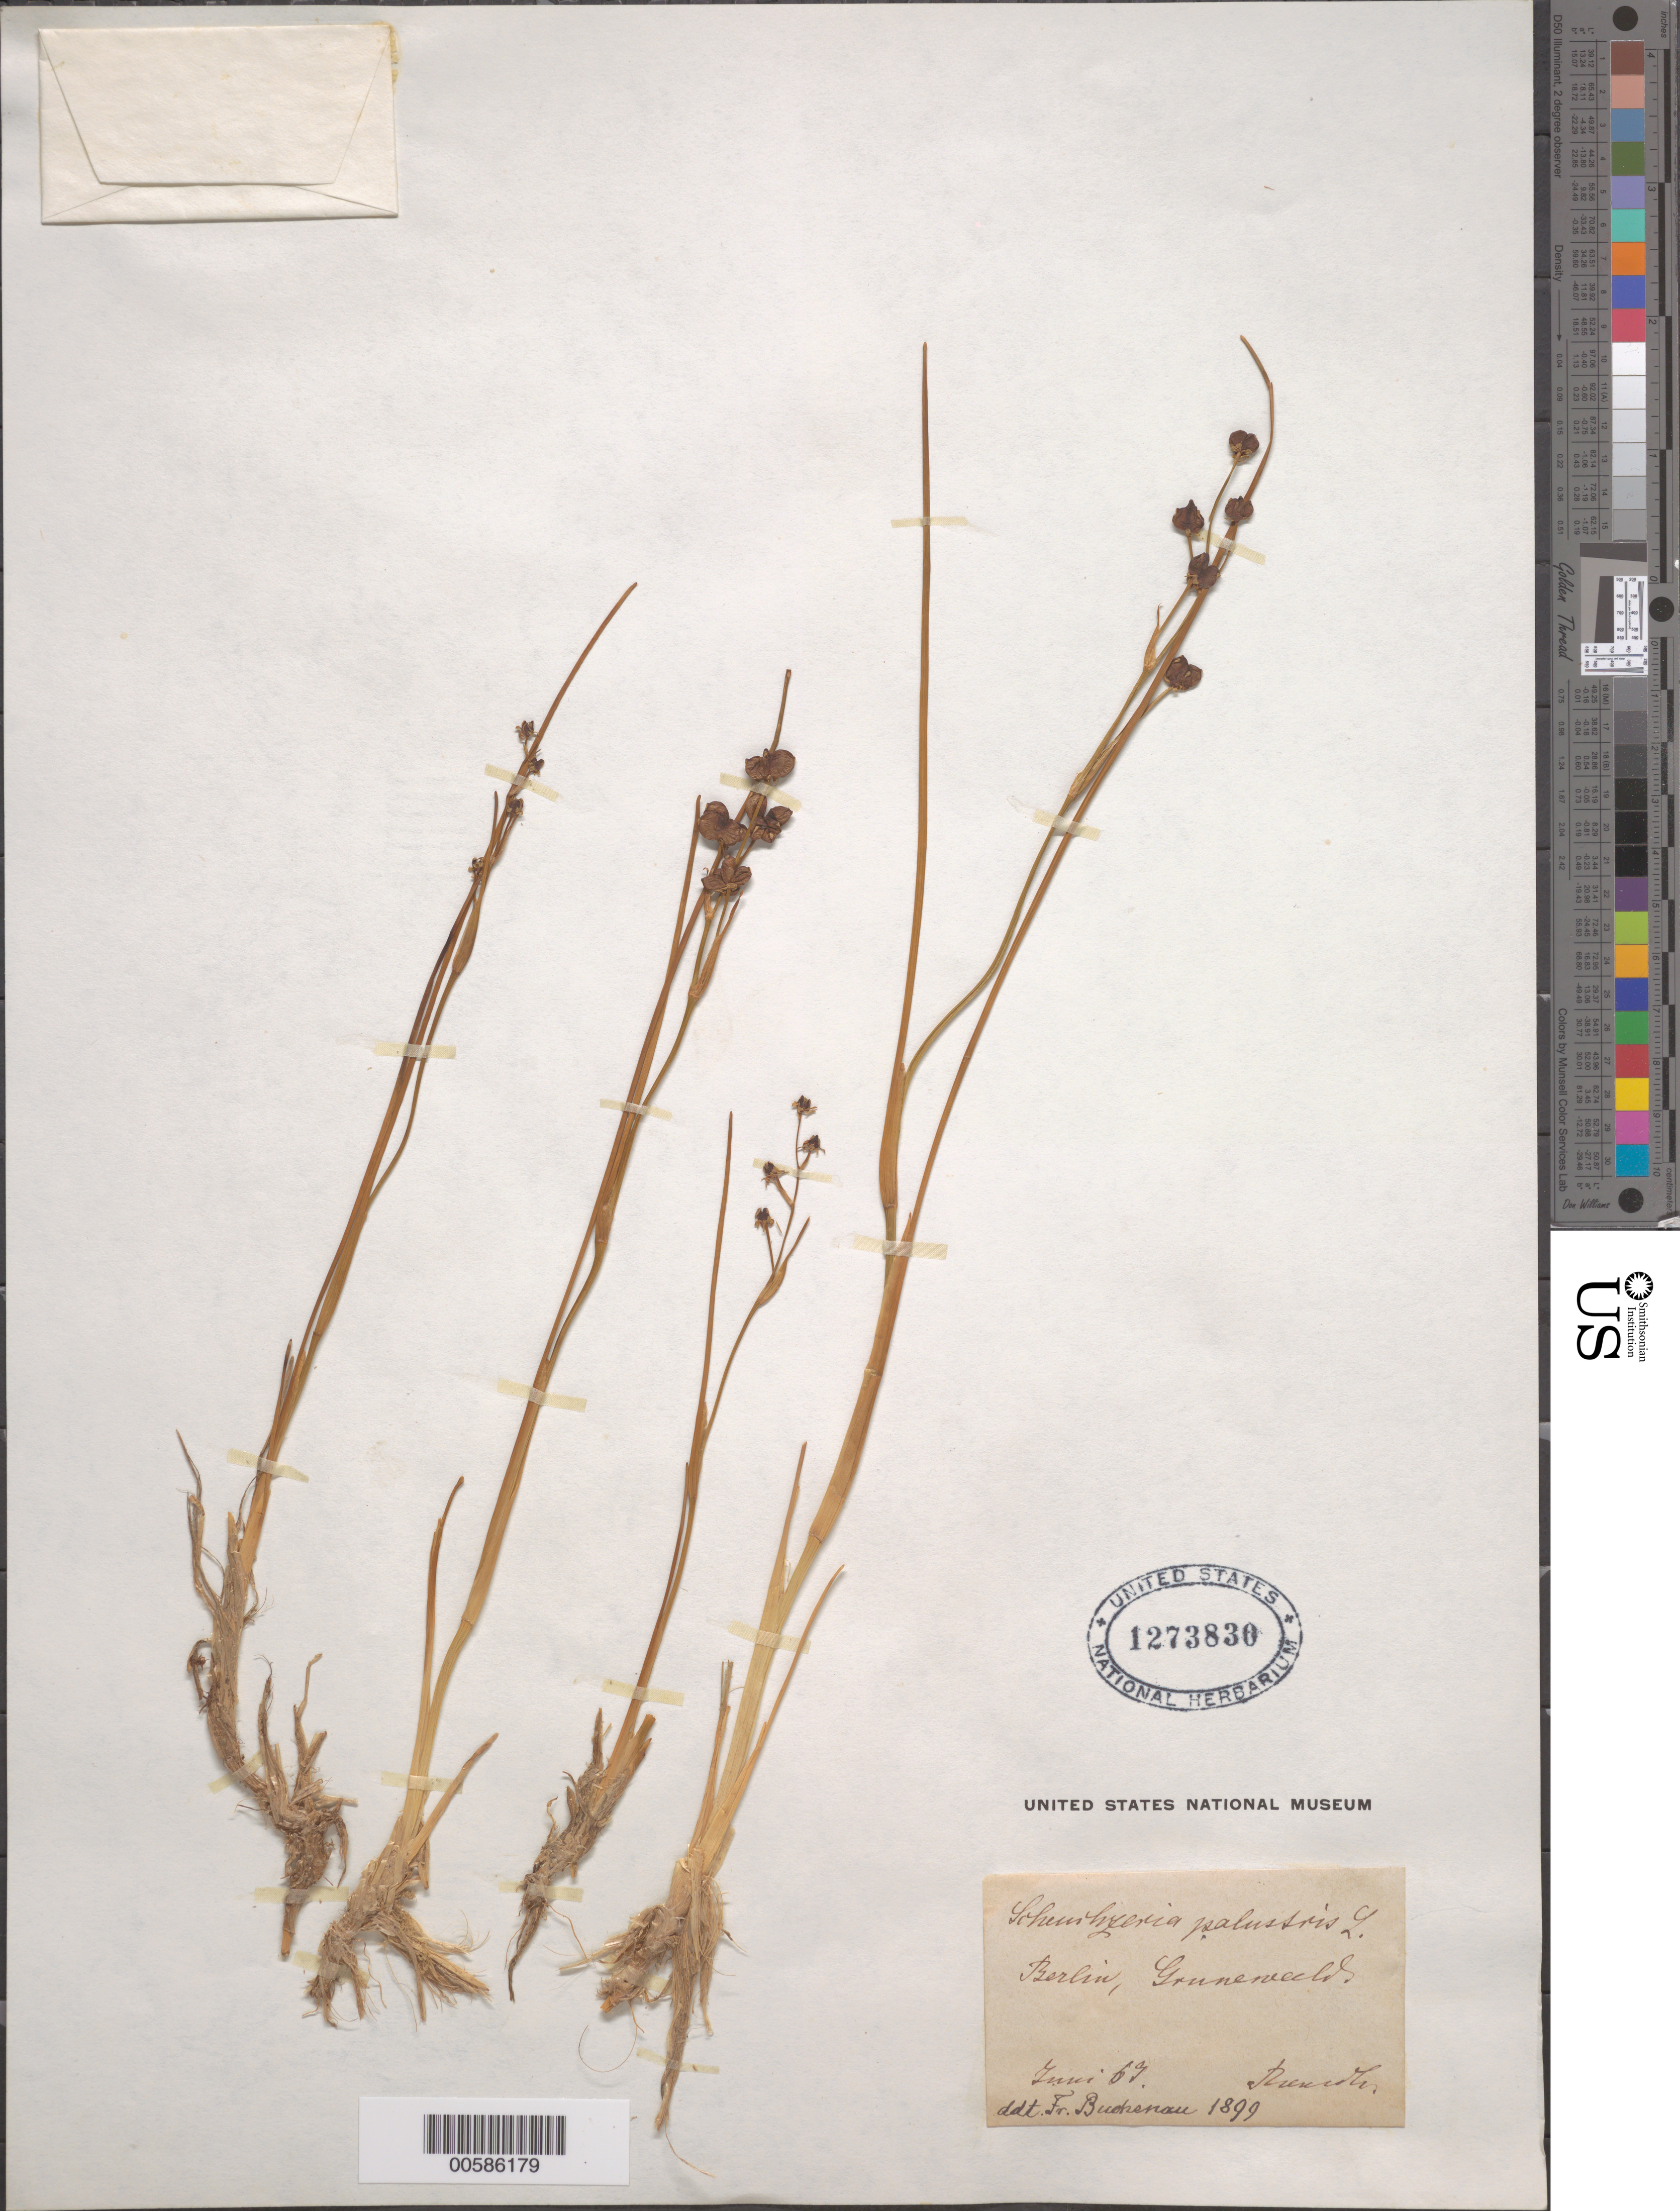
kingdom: Plantae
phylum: Tracheophyta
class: Liliopsida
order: Alismatales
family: Scheuchzeriaceae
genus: Scheuchzeria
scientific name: Scheuchzeria palustris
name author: L.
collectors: F. Buchenau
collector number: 1899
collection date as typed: Jun 1869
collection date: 1869-06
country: Germany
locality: Berlin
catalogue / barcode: US 1273830